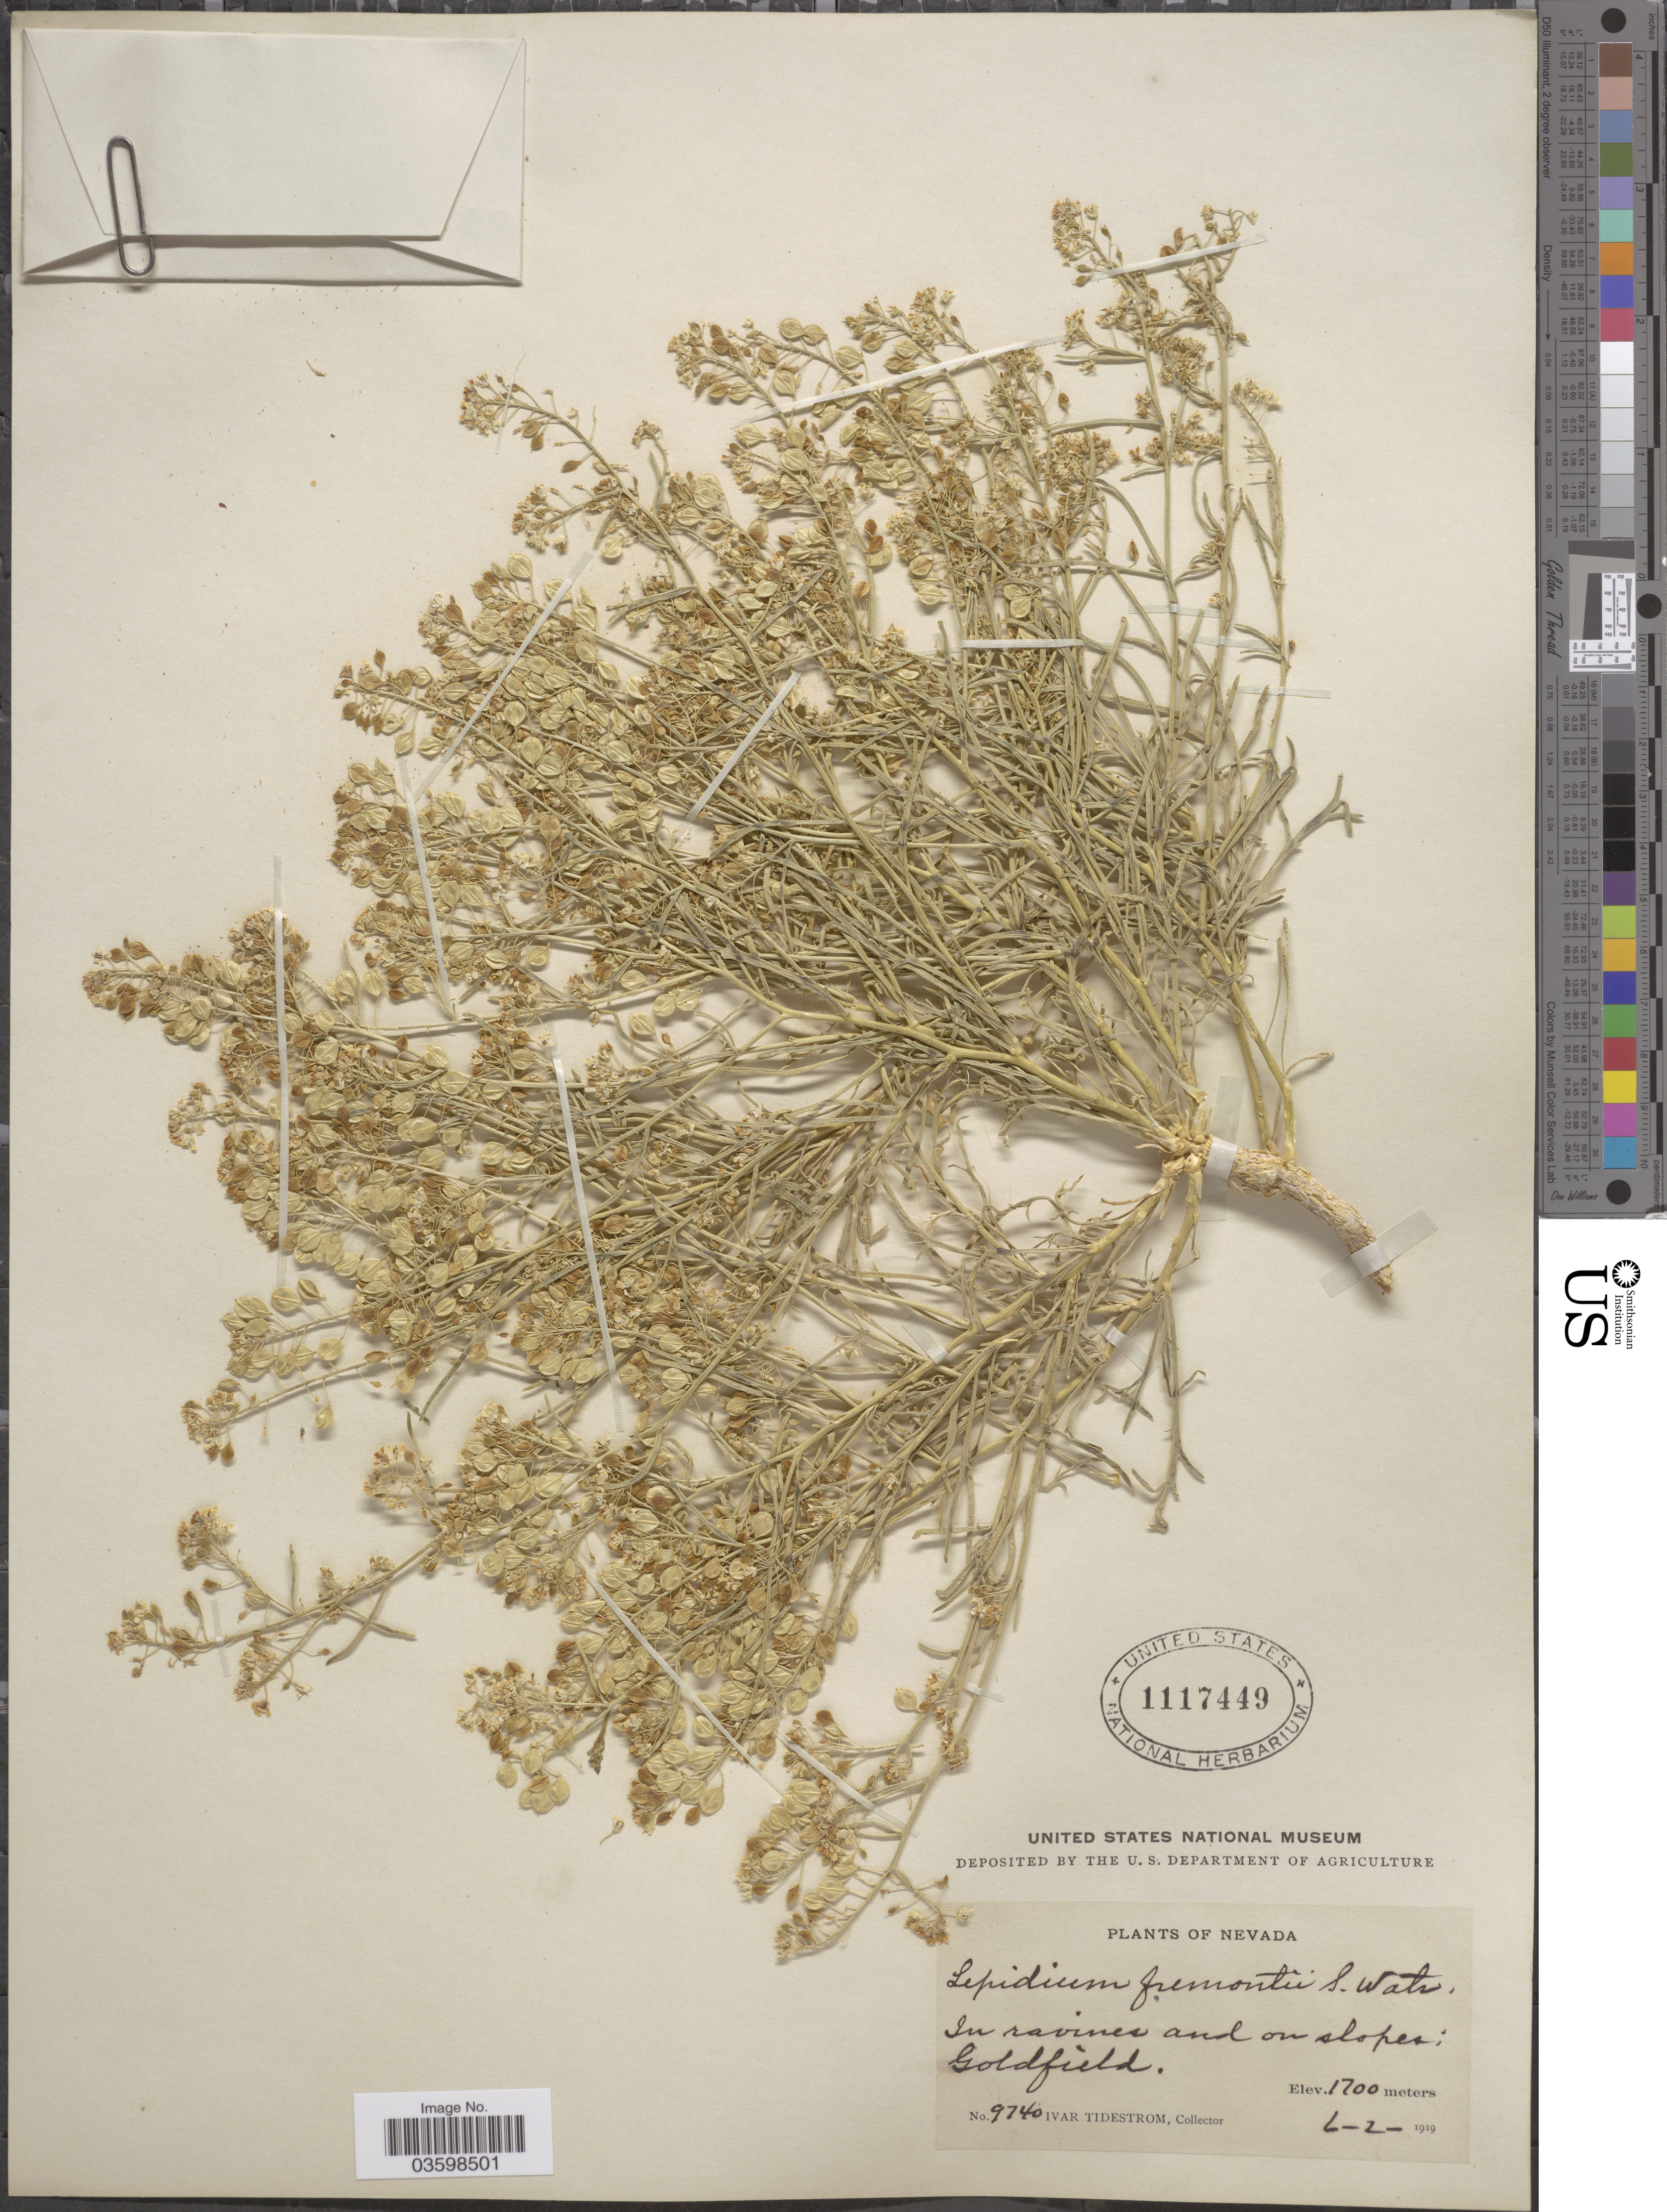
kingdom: Plantae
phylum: Tracheophyta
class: Magnoliopsida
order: Brassicales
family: Brassicaceae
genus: Lepidium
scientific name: Lepidium fremontii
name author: S. Watson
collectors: I. F. Tidestrom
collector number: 9740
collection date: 1919-06-02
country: United States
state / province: Nevada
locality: In ravines and on slopes: Goldfield.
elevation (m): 1700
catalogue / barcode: US 1117449